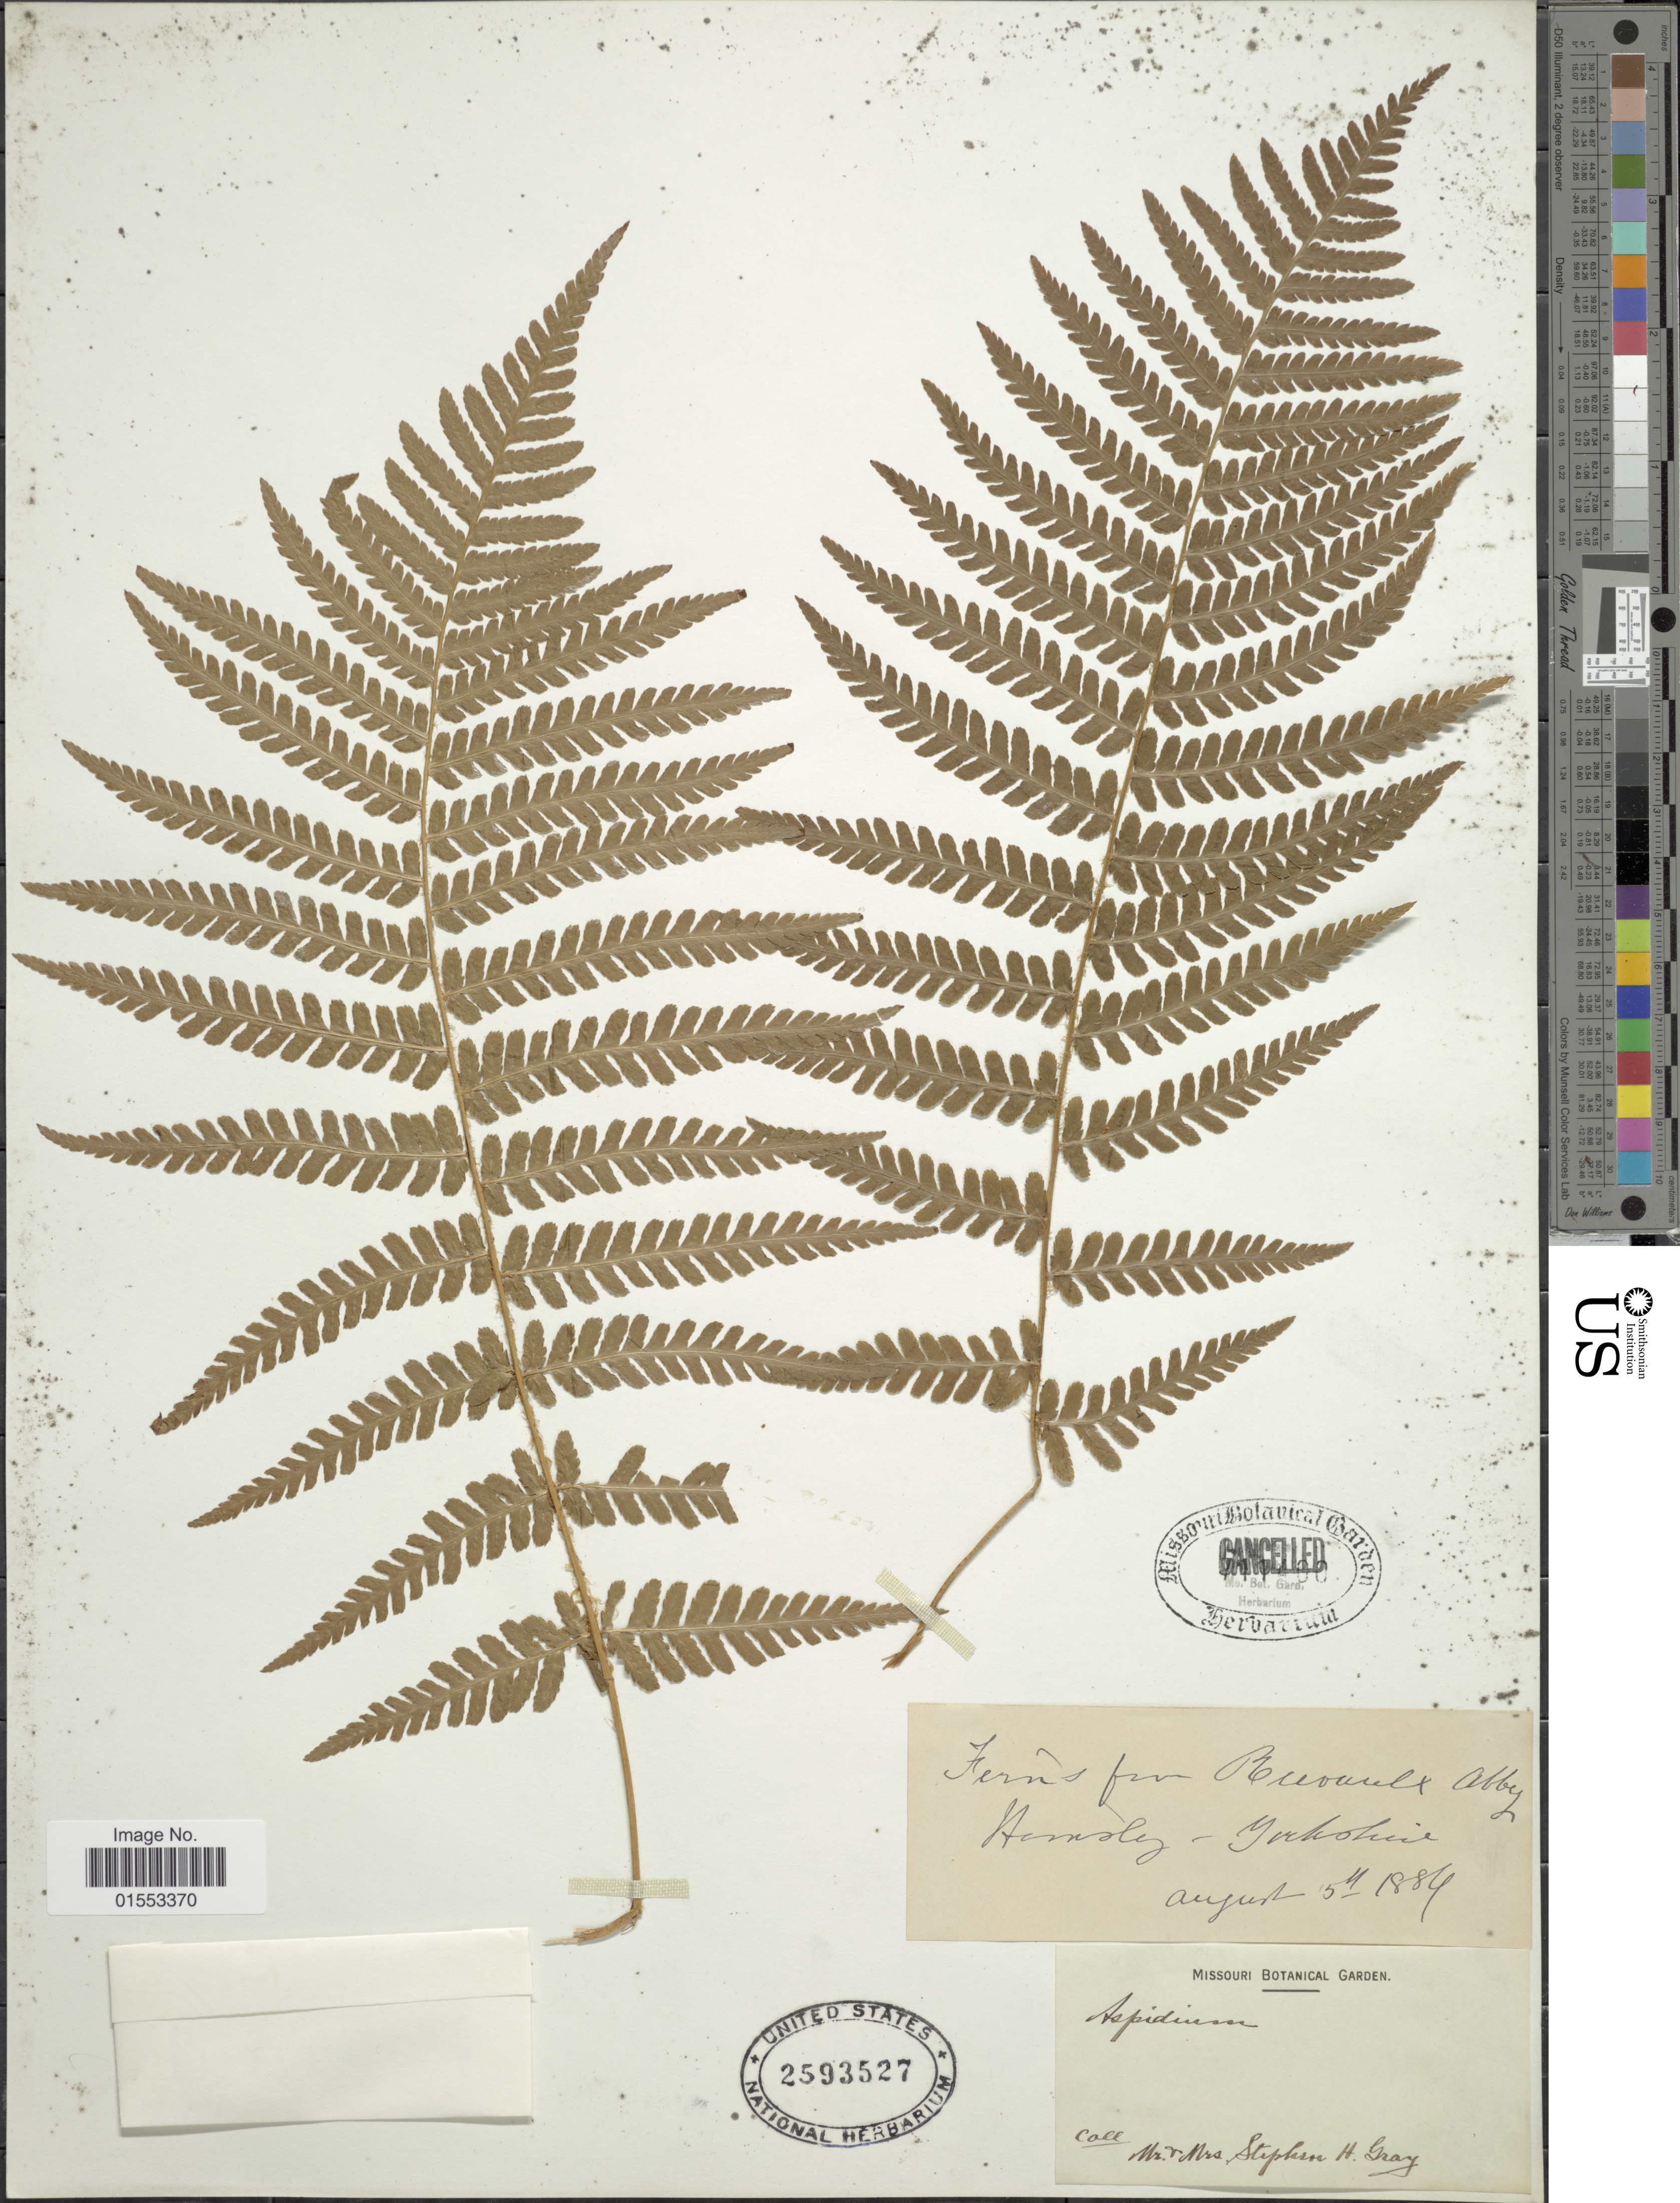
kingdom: Plantae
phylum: Tracheophyta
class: Polypodiopsida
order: Polypodiales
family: Dryopteridaceae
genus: Dryopteris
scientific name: Dryopteris filix-mas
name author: (L.) Schott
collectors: S. H. Gray & S. H. Gray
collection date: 1884-08-05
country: United Kingdom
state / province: England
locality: Hunsley - Yorkshire.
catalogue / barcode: US 2593527